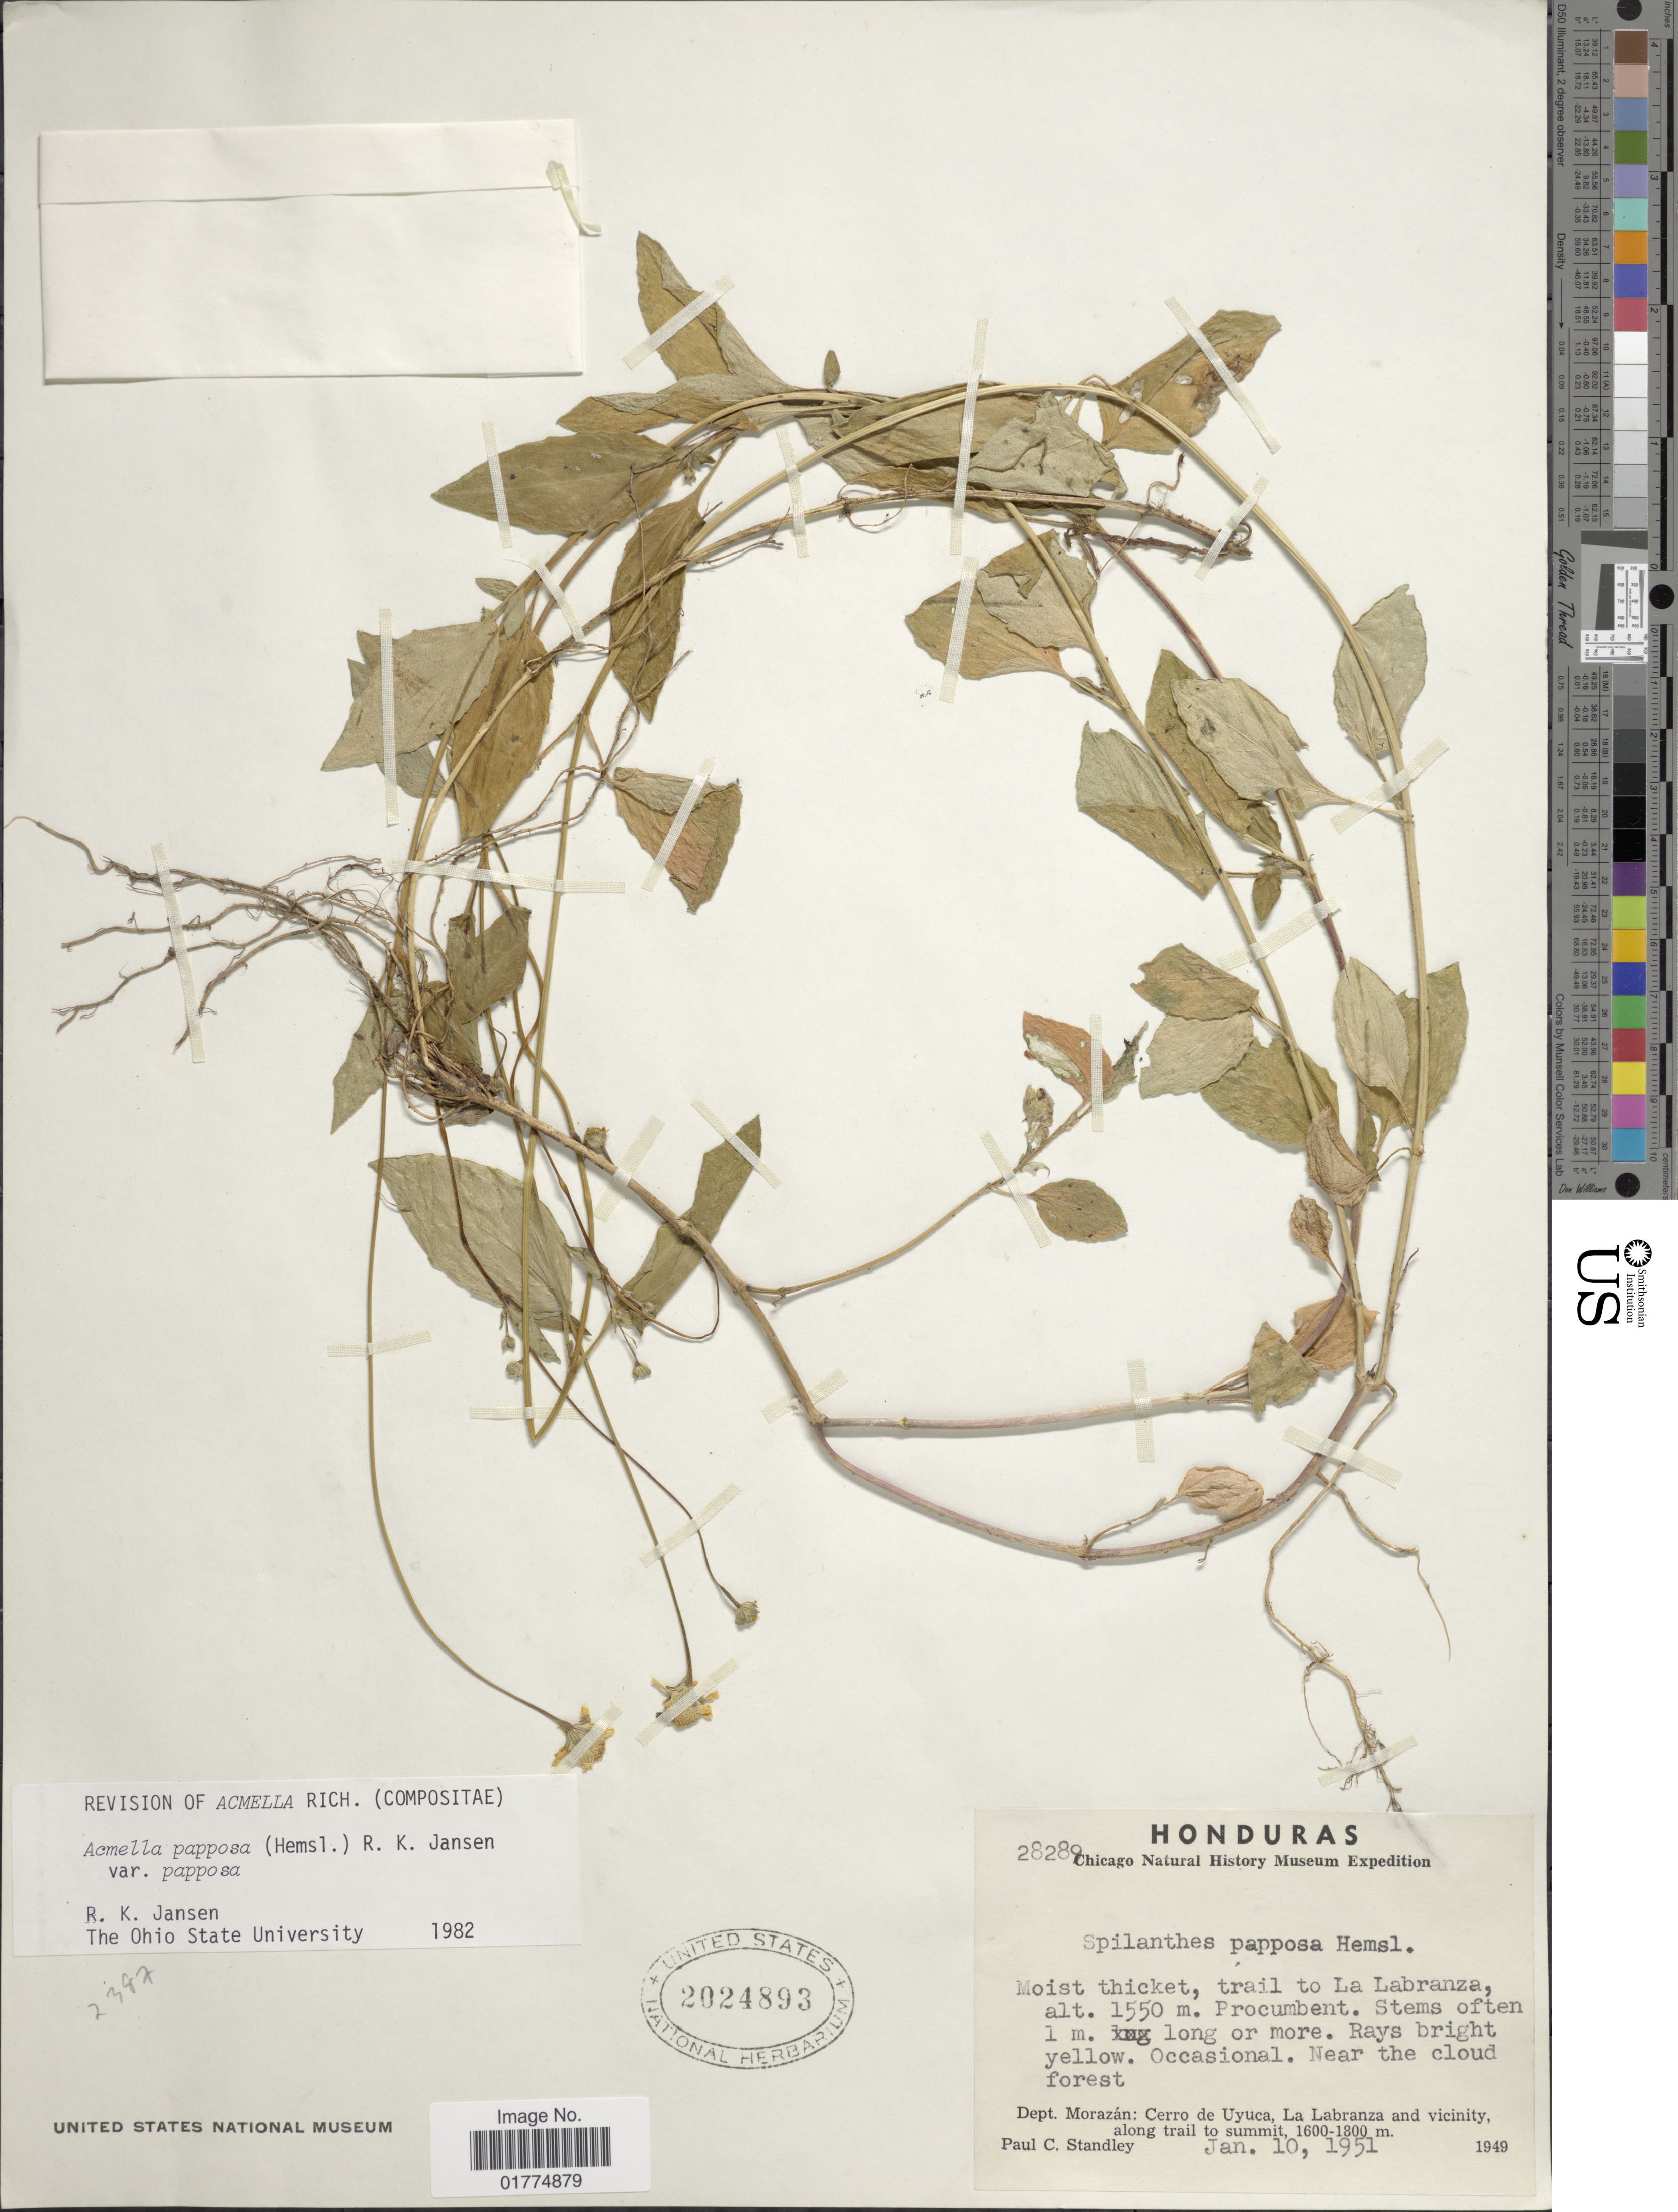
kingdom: Plantae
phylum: Tracheophyta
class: Magnoliopsida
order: Asterales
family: Asteraceae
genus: Acmella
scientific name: Acmella papposa var. papposa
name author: (Hemsl.) R.K. Jansen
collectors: P. C. Standley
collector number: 28289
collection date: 1951-01-10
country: Honduras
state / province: Fco. Morazán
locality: Moist thicket, trail to La Labranza. Dept. Morazán: Cerro de Uyuca, la Labranza and vicinity, along trail to summit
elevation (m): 1600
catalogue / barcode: US 2024893